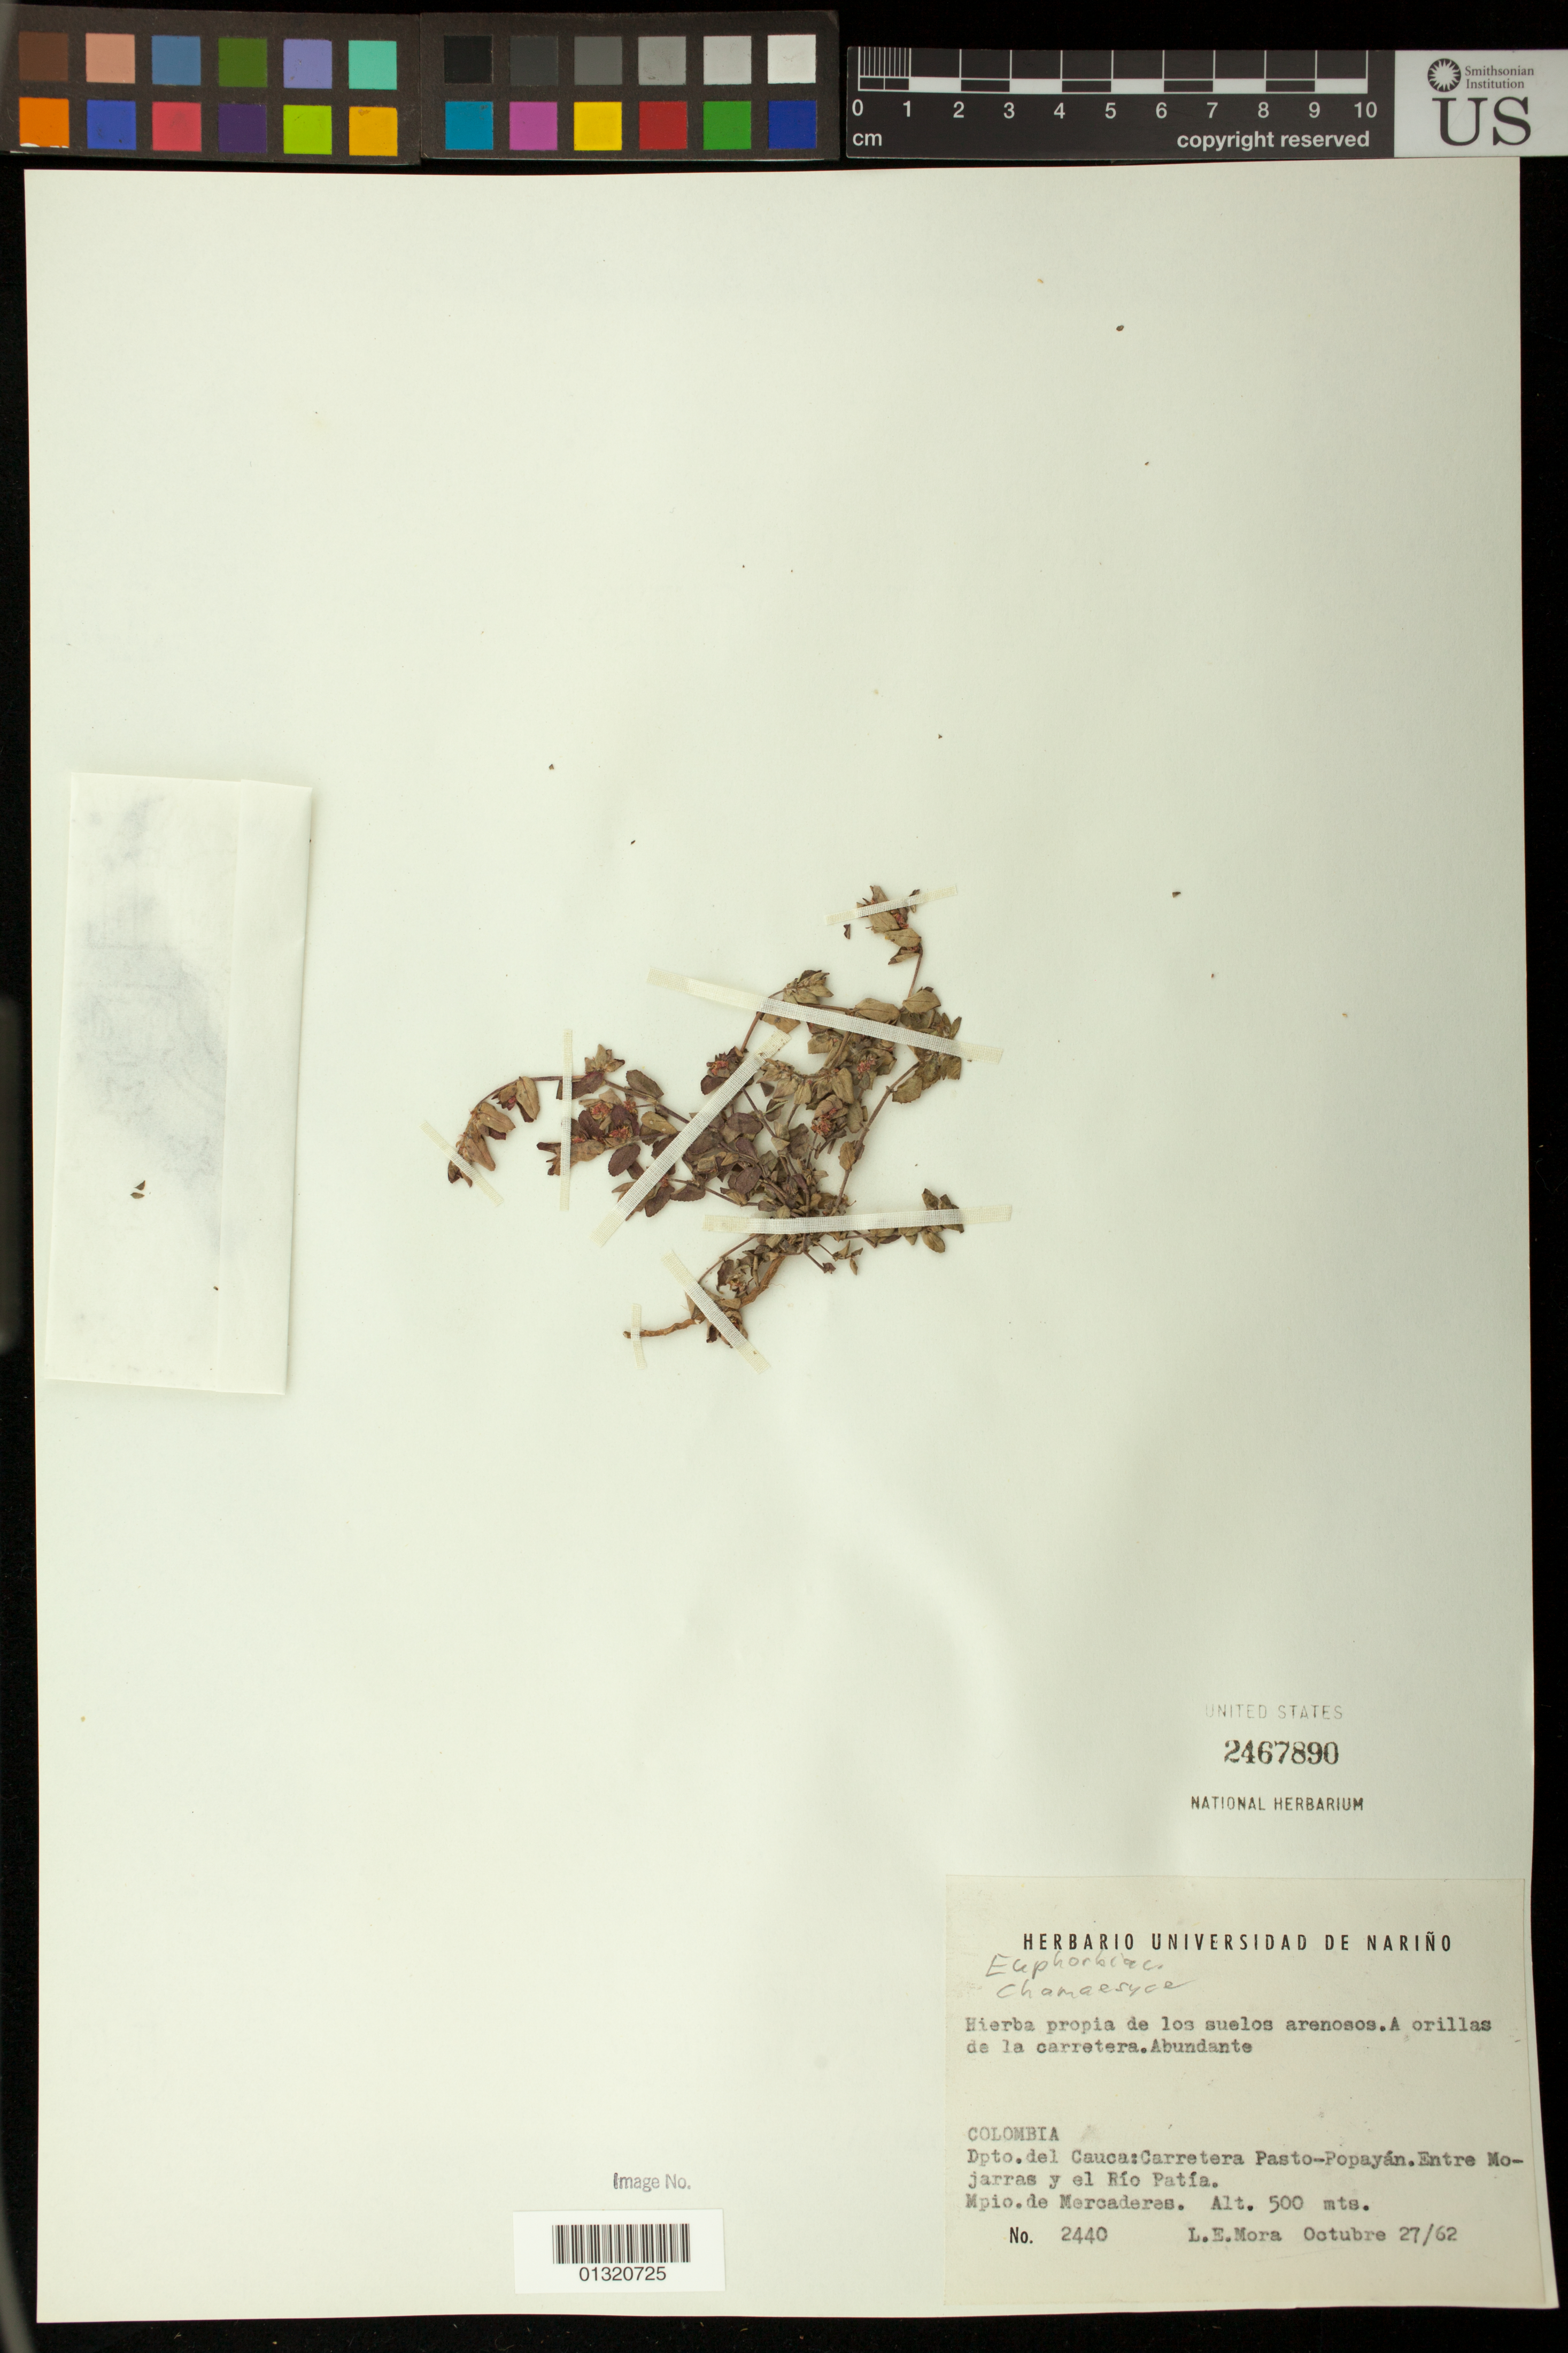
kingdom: Plantae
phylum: Tracheophyta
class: Magnoliopsida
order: Malpighiales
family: Euphorbiaceae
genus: Euphorbia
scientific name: Euphorbia sp.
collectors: L. Mora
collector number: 2440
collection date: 1962-10-27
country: Colombia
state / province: Cauca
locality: Carretera Pasto-Popayán. Entre Mojarras y el Rio Patia.; Mpio. de Mercaderes.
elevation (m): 500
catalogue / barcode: US 2467890